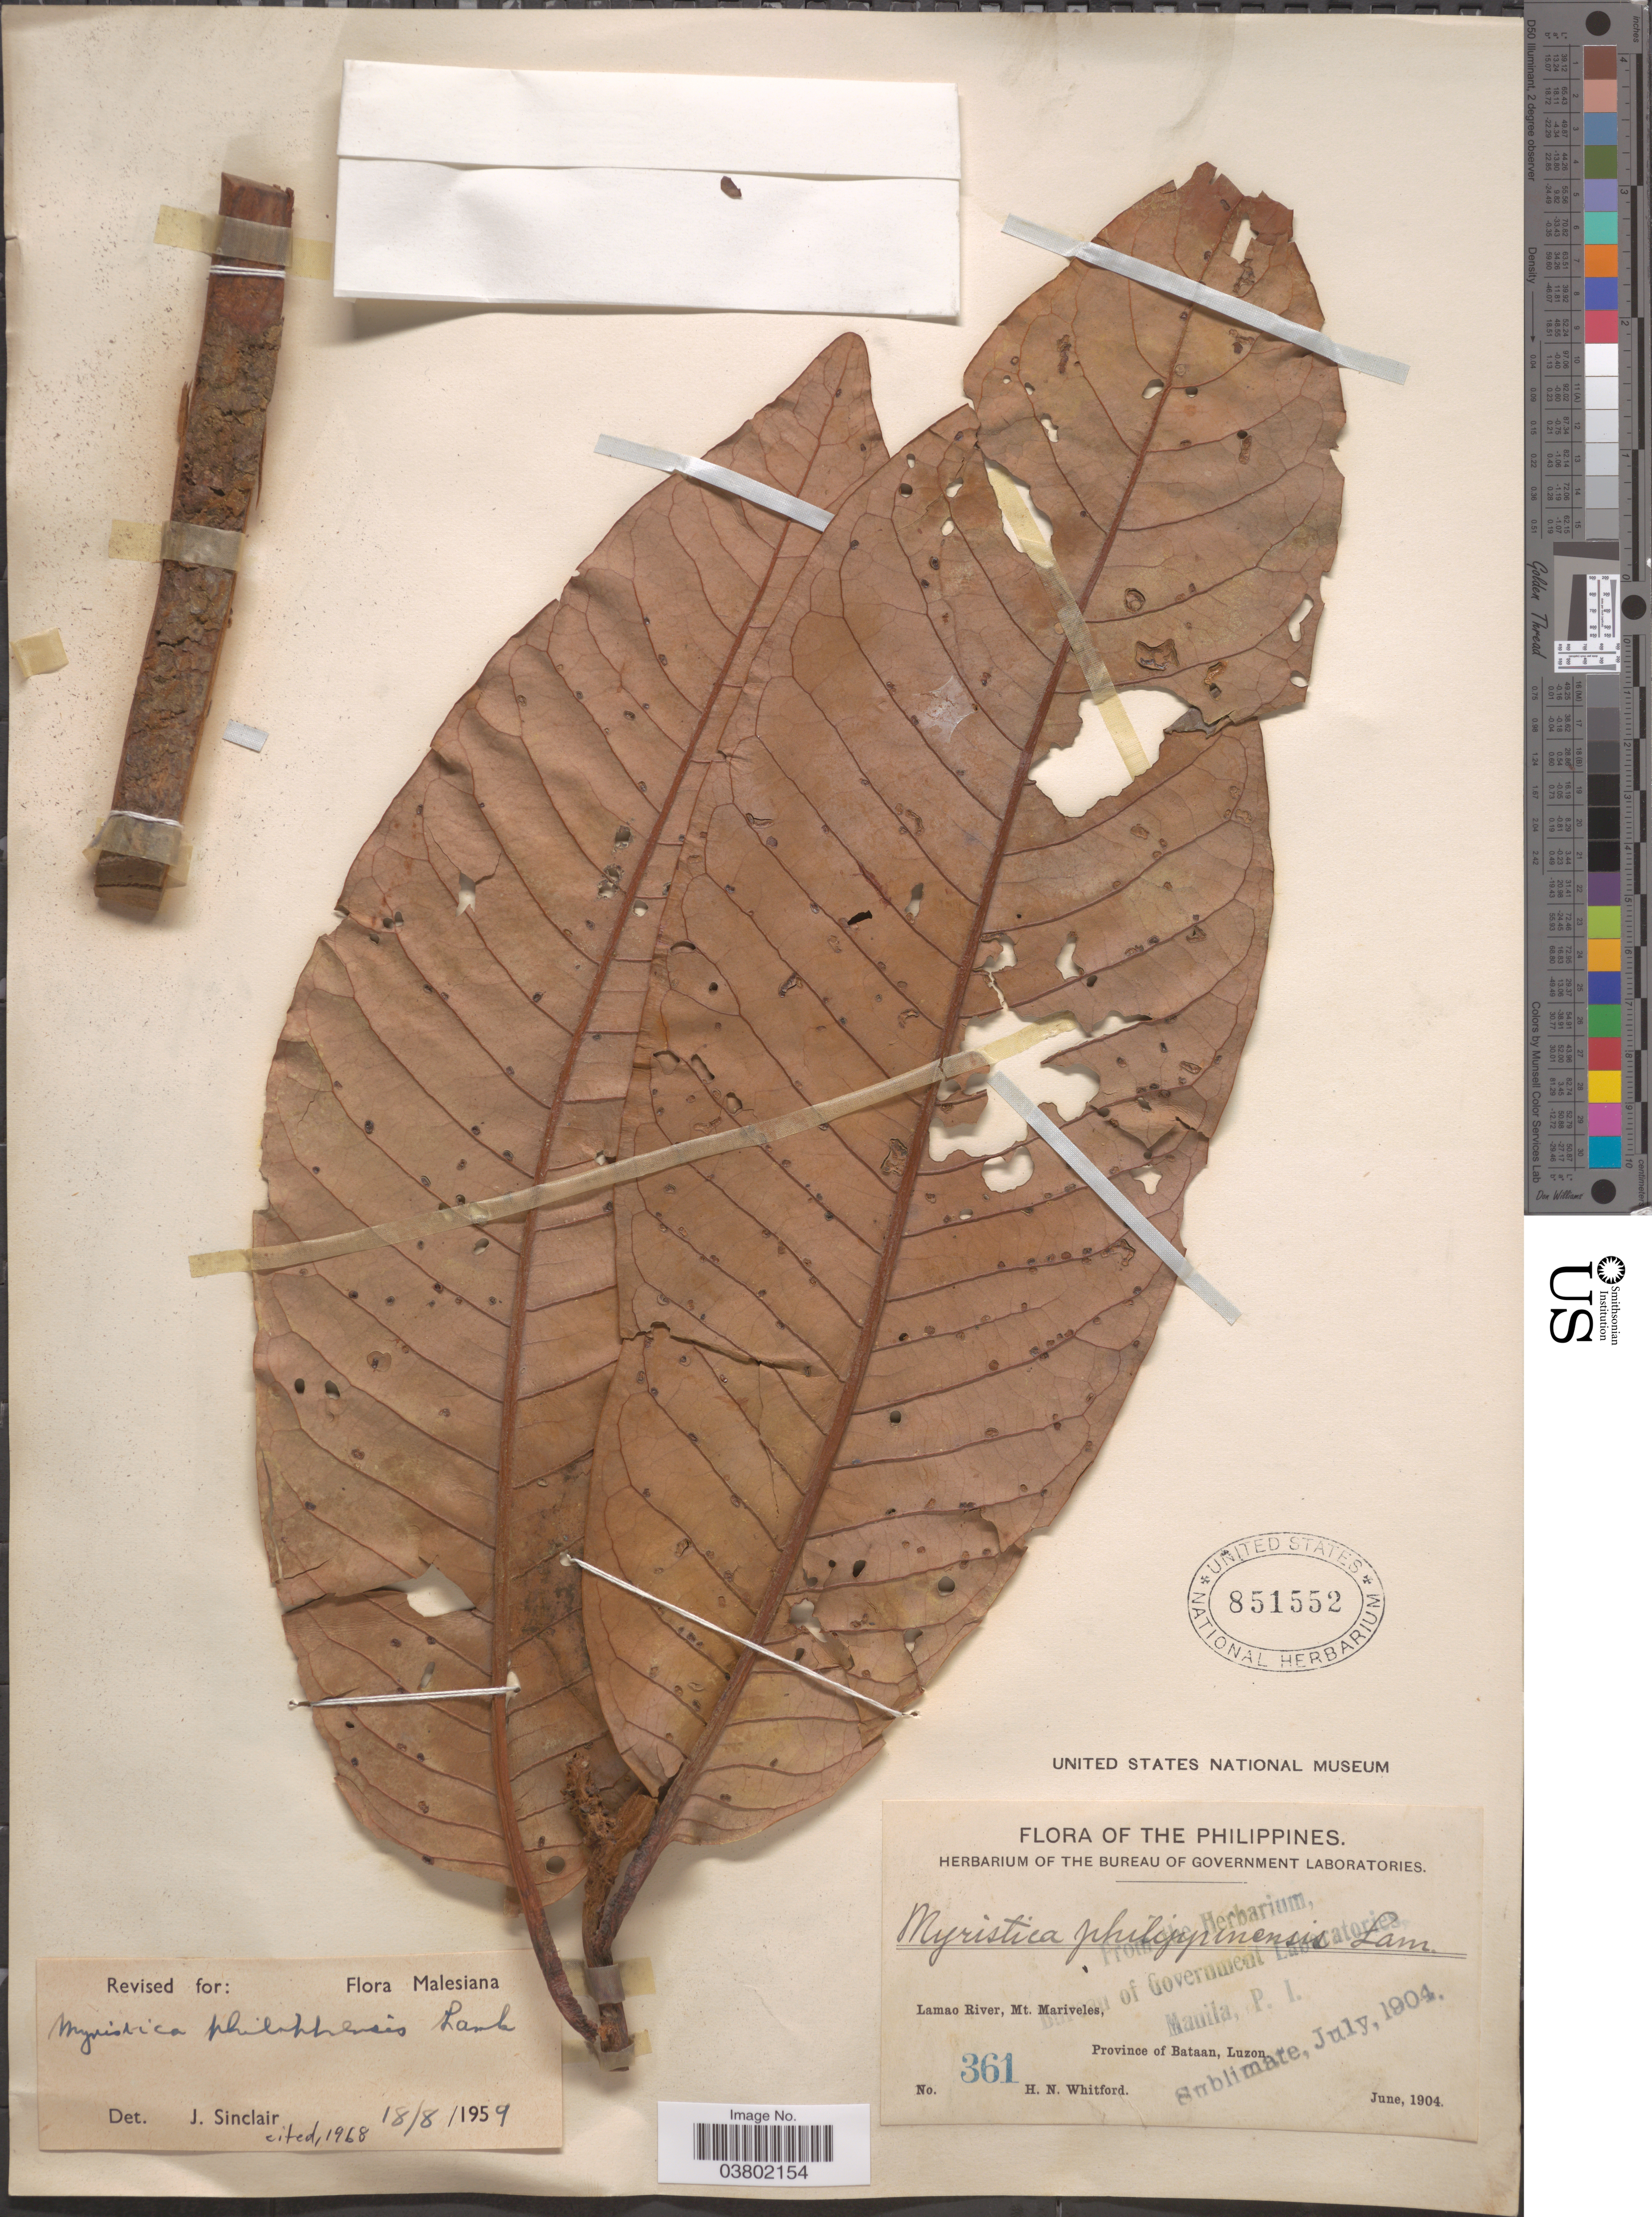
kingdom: Plantae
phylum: Tracheophyta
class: Magnoliopsida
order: Magnoliales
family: Myristicaceae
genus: Myristica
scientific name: Myristica philippensis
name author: Lam.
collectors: H. N. Whitford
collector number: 361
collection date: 1904-06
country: Philippines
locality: Lamao River, Mt. Mariveles, Province of Bataan, Luzon.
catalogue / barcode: US 851552